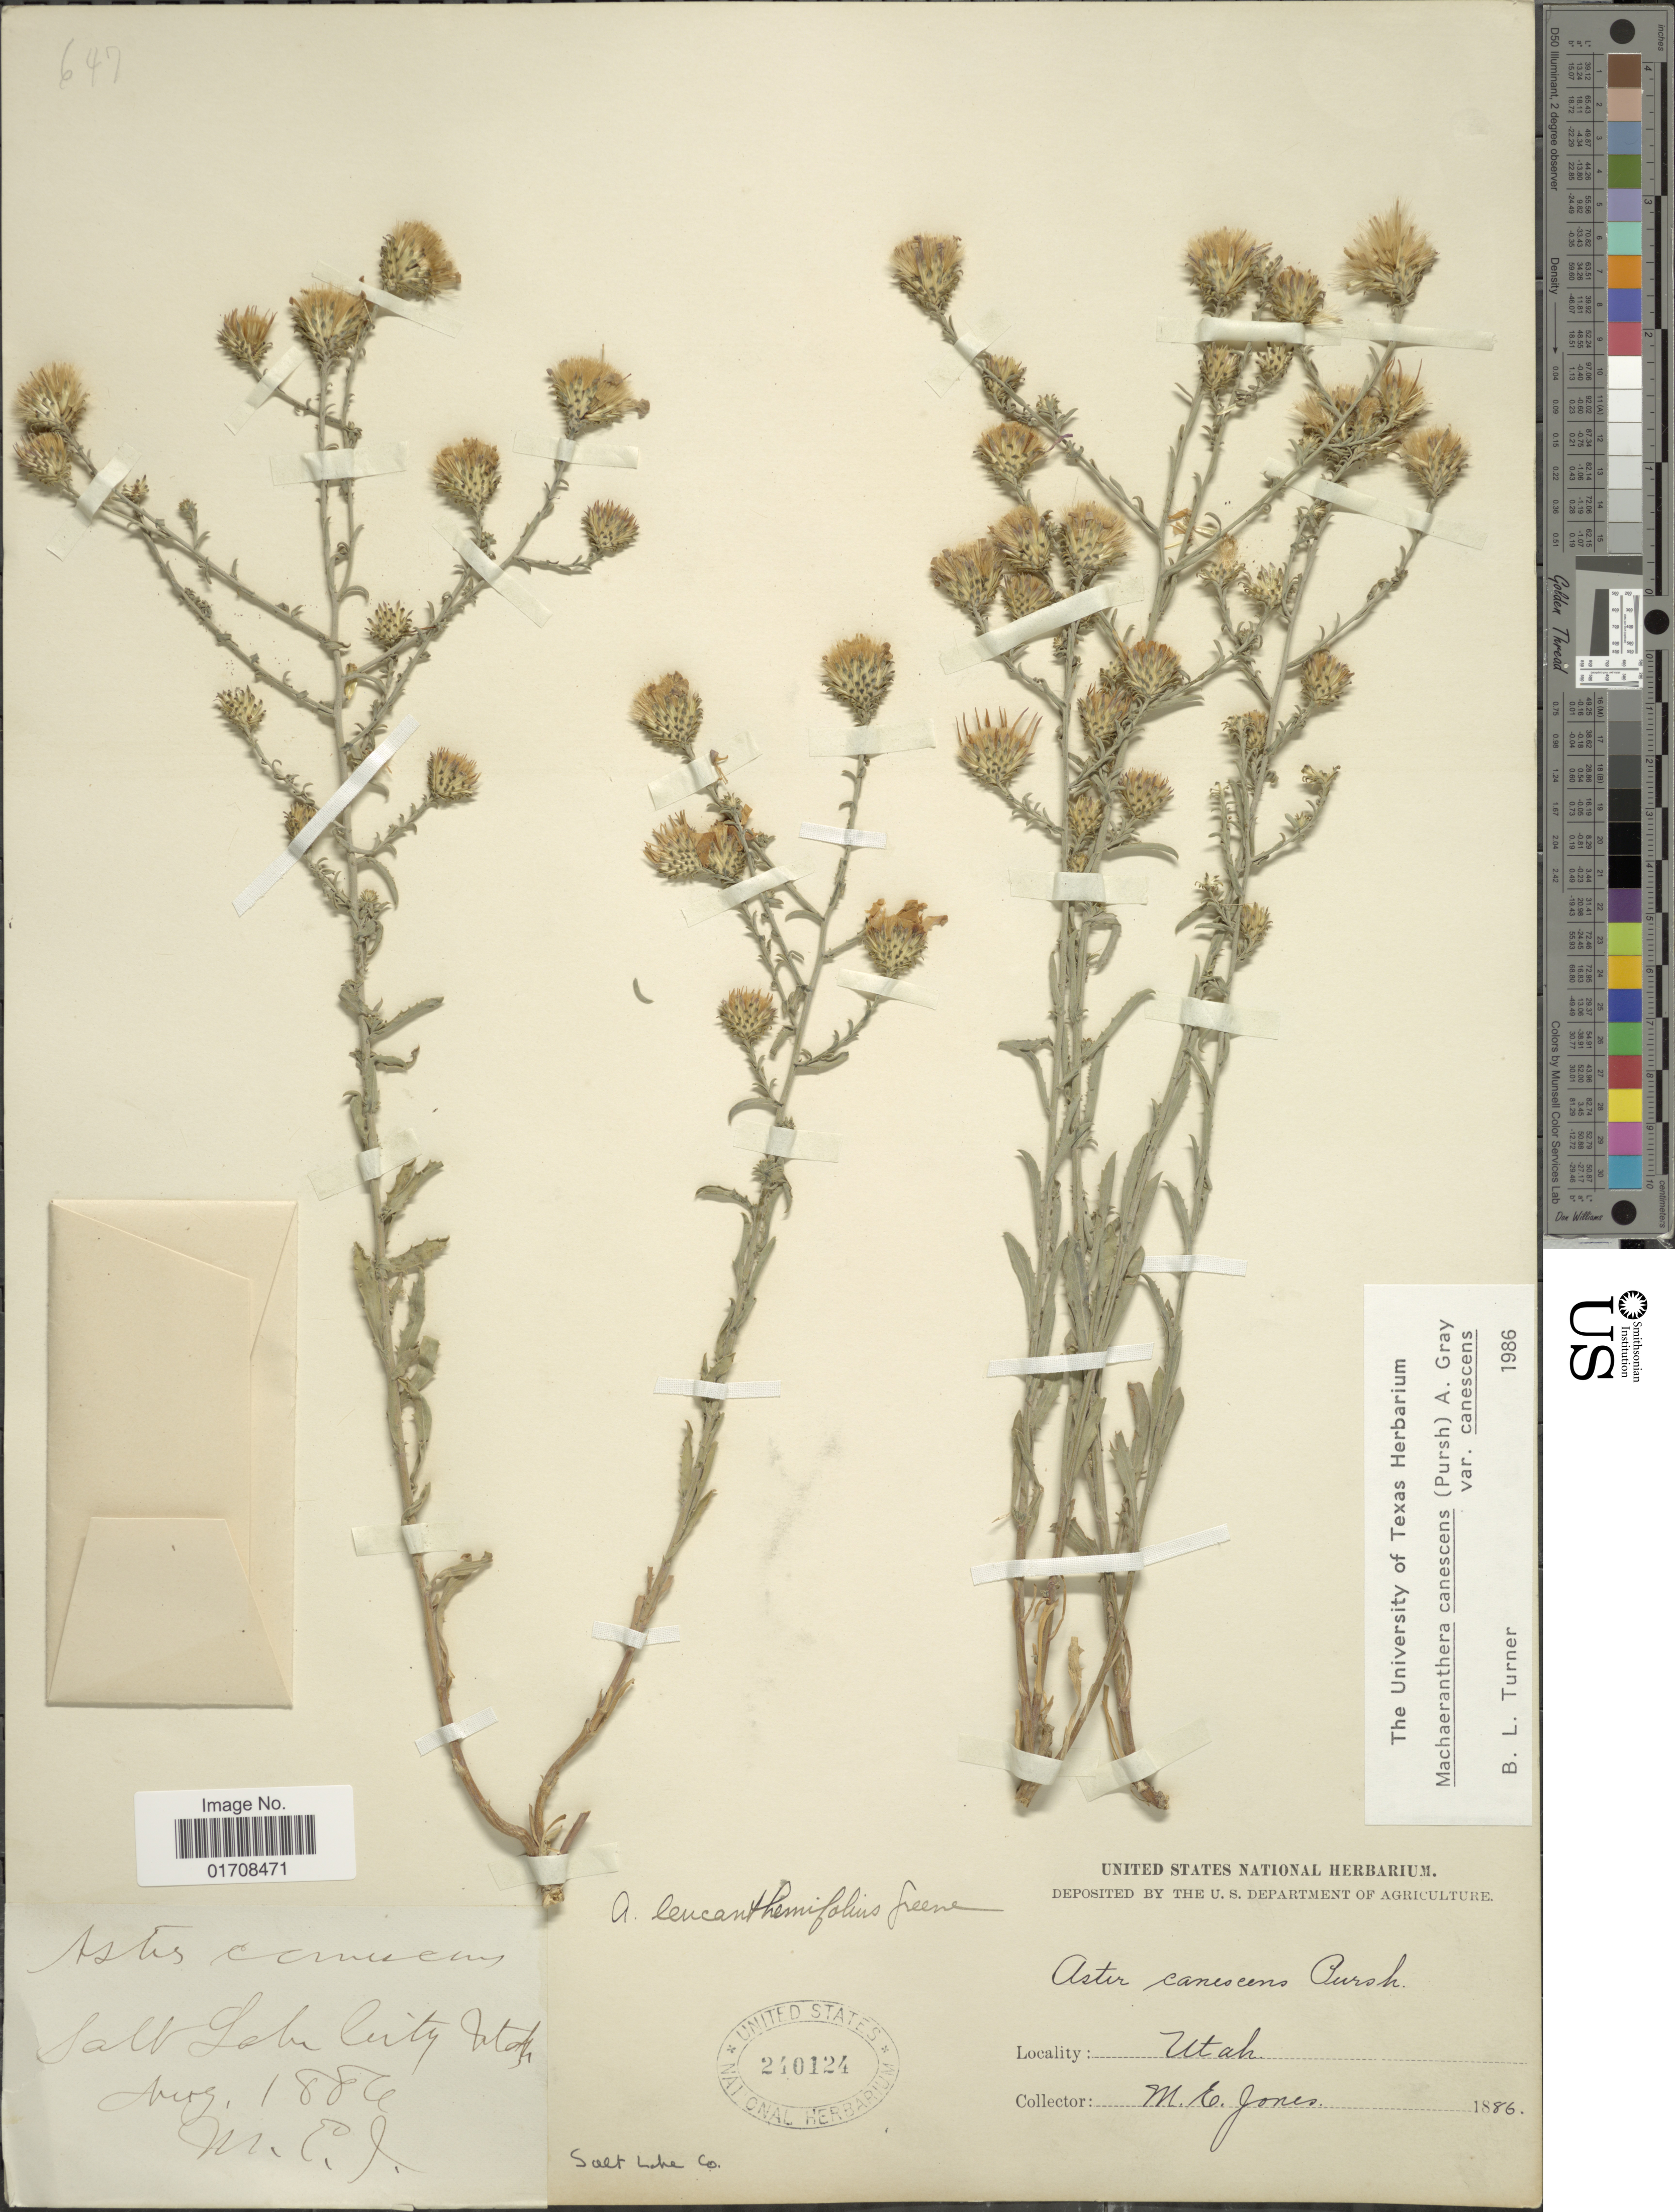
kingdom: Plantae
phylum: Tracheophyta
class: Magnoliopsida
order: Asterales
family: Asteraceae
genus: Machaeranthera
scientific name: Machaeranthera canescens var. canescens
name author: (Pursh) A. Gray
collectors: M. E. Jones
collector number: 647?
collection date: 1886-08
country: United States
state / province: Utah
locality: Salt Lake City, Salt Lake Co.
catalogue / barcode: US 240124